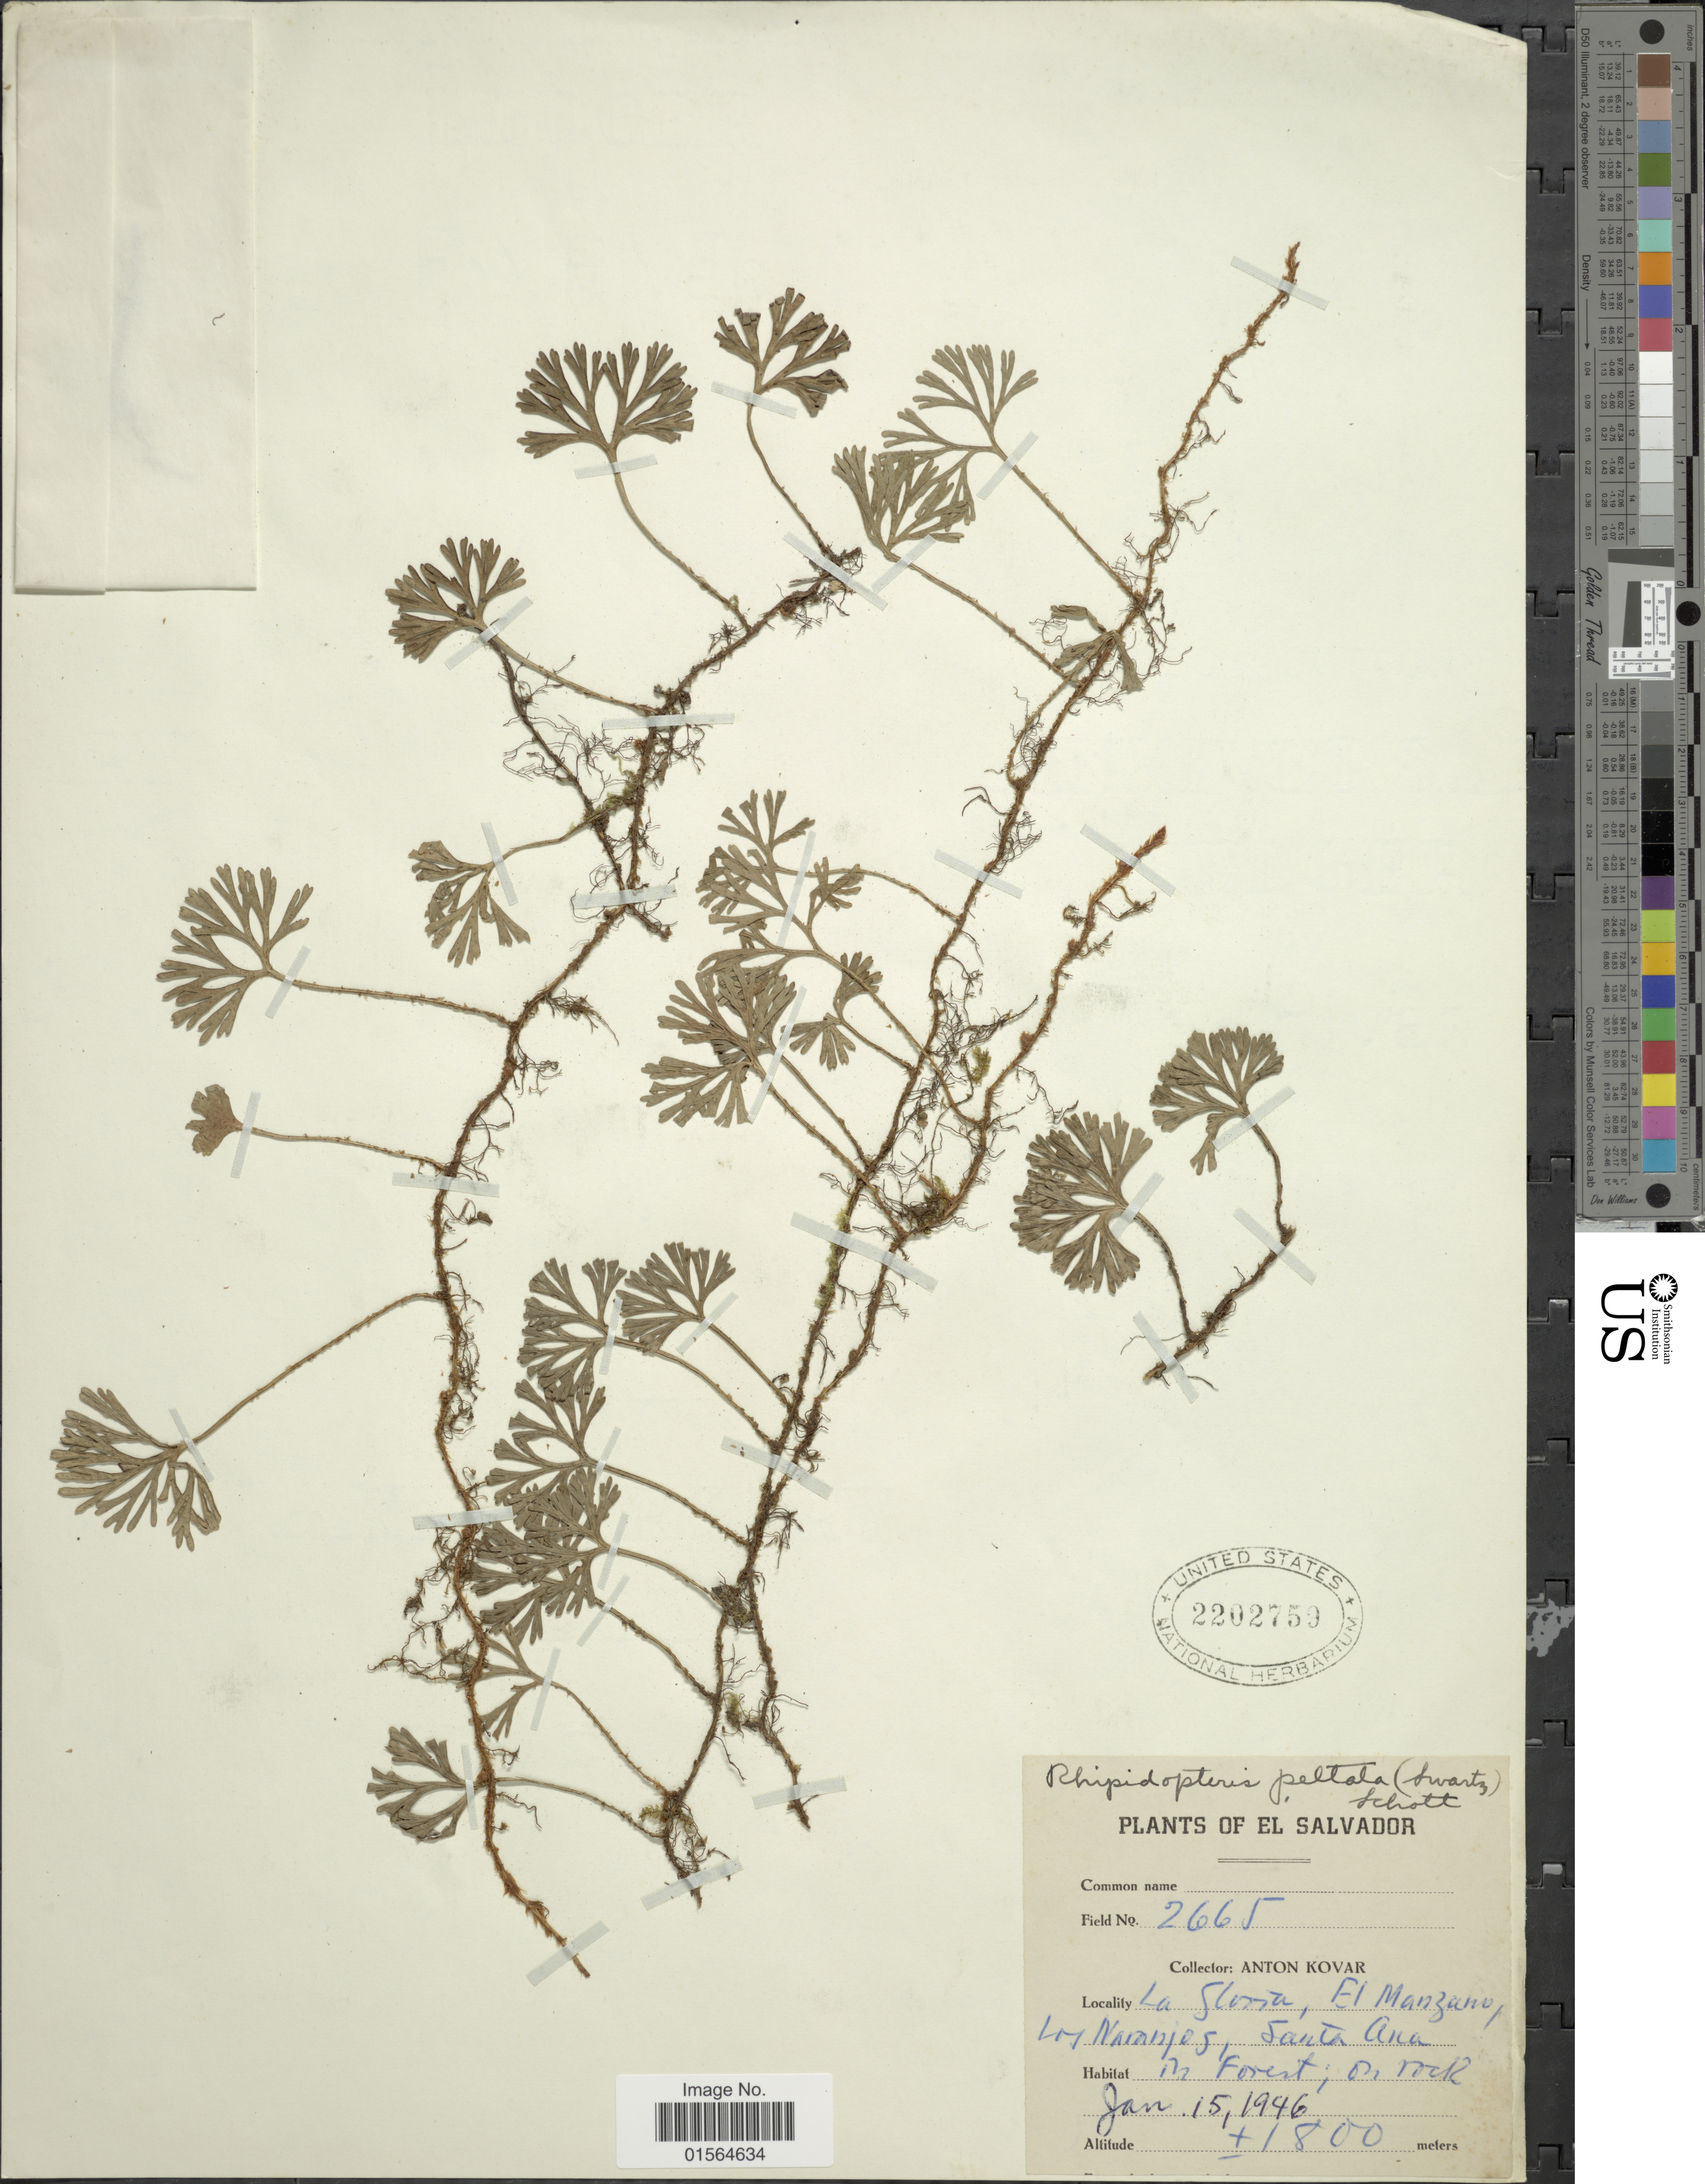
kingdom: Plantae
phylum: Tracheophyta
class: Polypodiopsida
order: Polypodiales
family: Dryopteridaceae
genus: Elaphoglossum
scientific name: Elaphoglossum peltatum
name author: (Sw.) Urb.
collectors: A. Kovar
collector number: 2665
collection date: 1946-01-15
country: El Salvador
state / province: Santa Ana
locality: La Gloria, El Manzano, Los Naranjos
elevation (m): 1800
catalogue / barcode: US 2202759